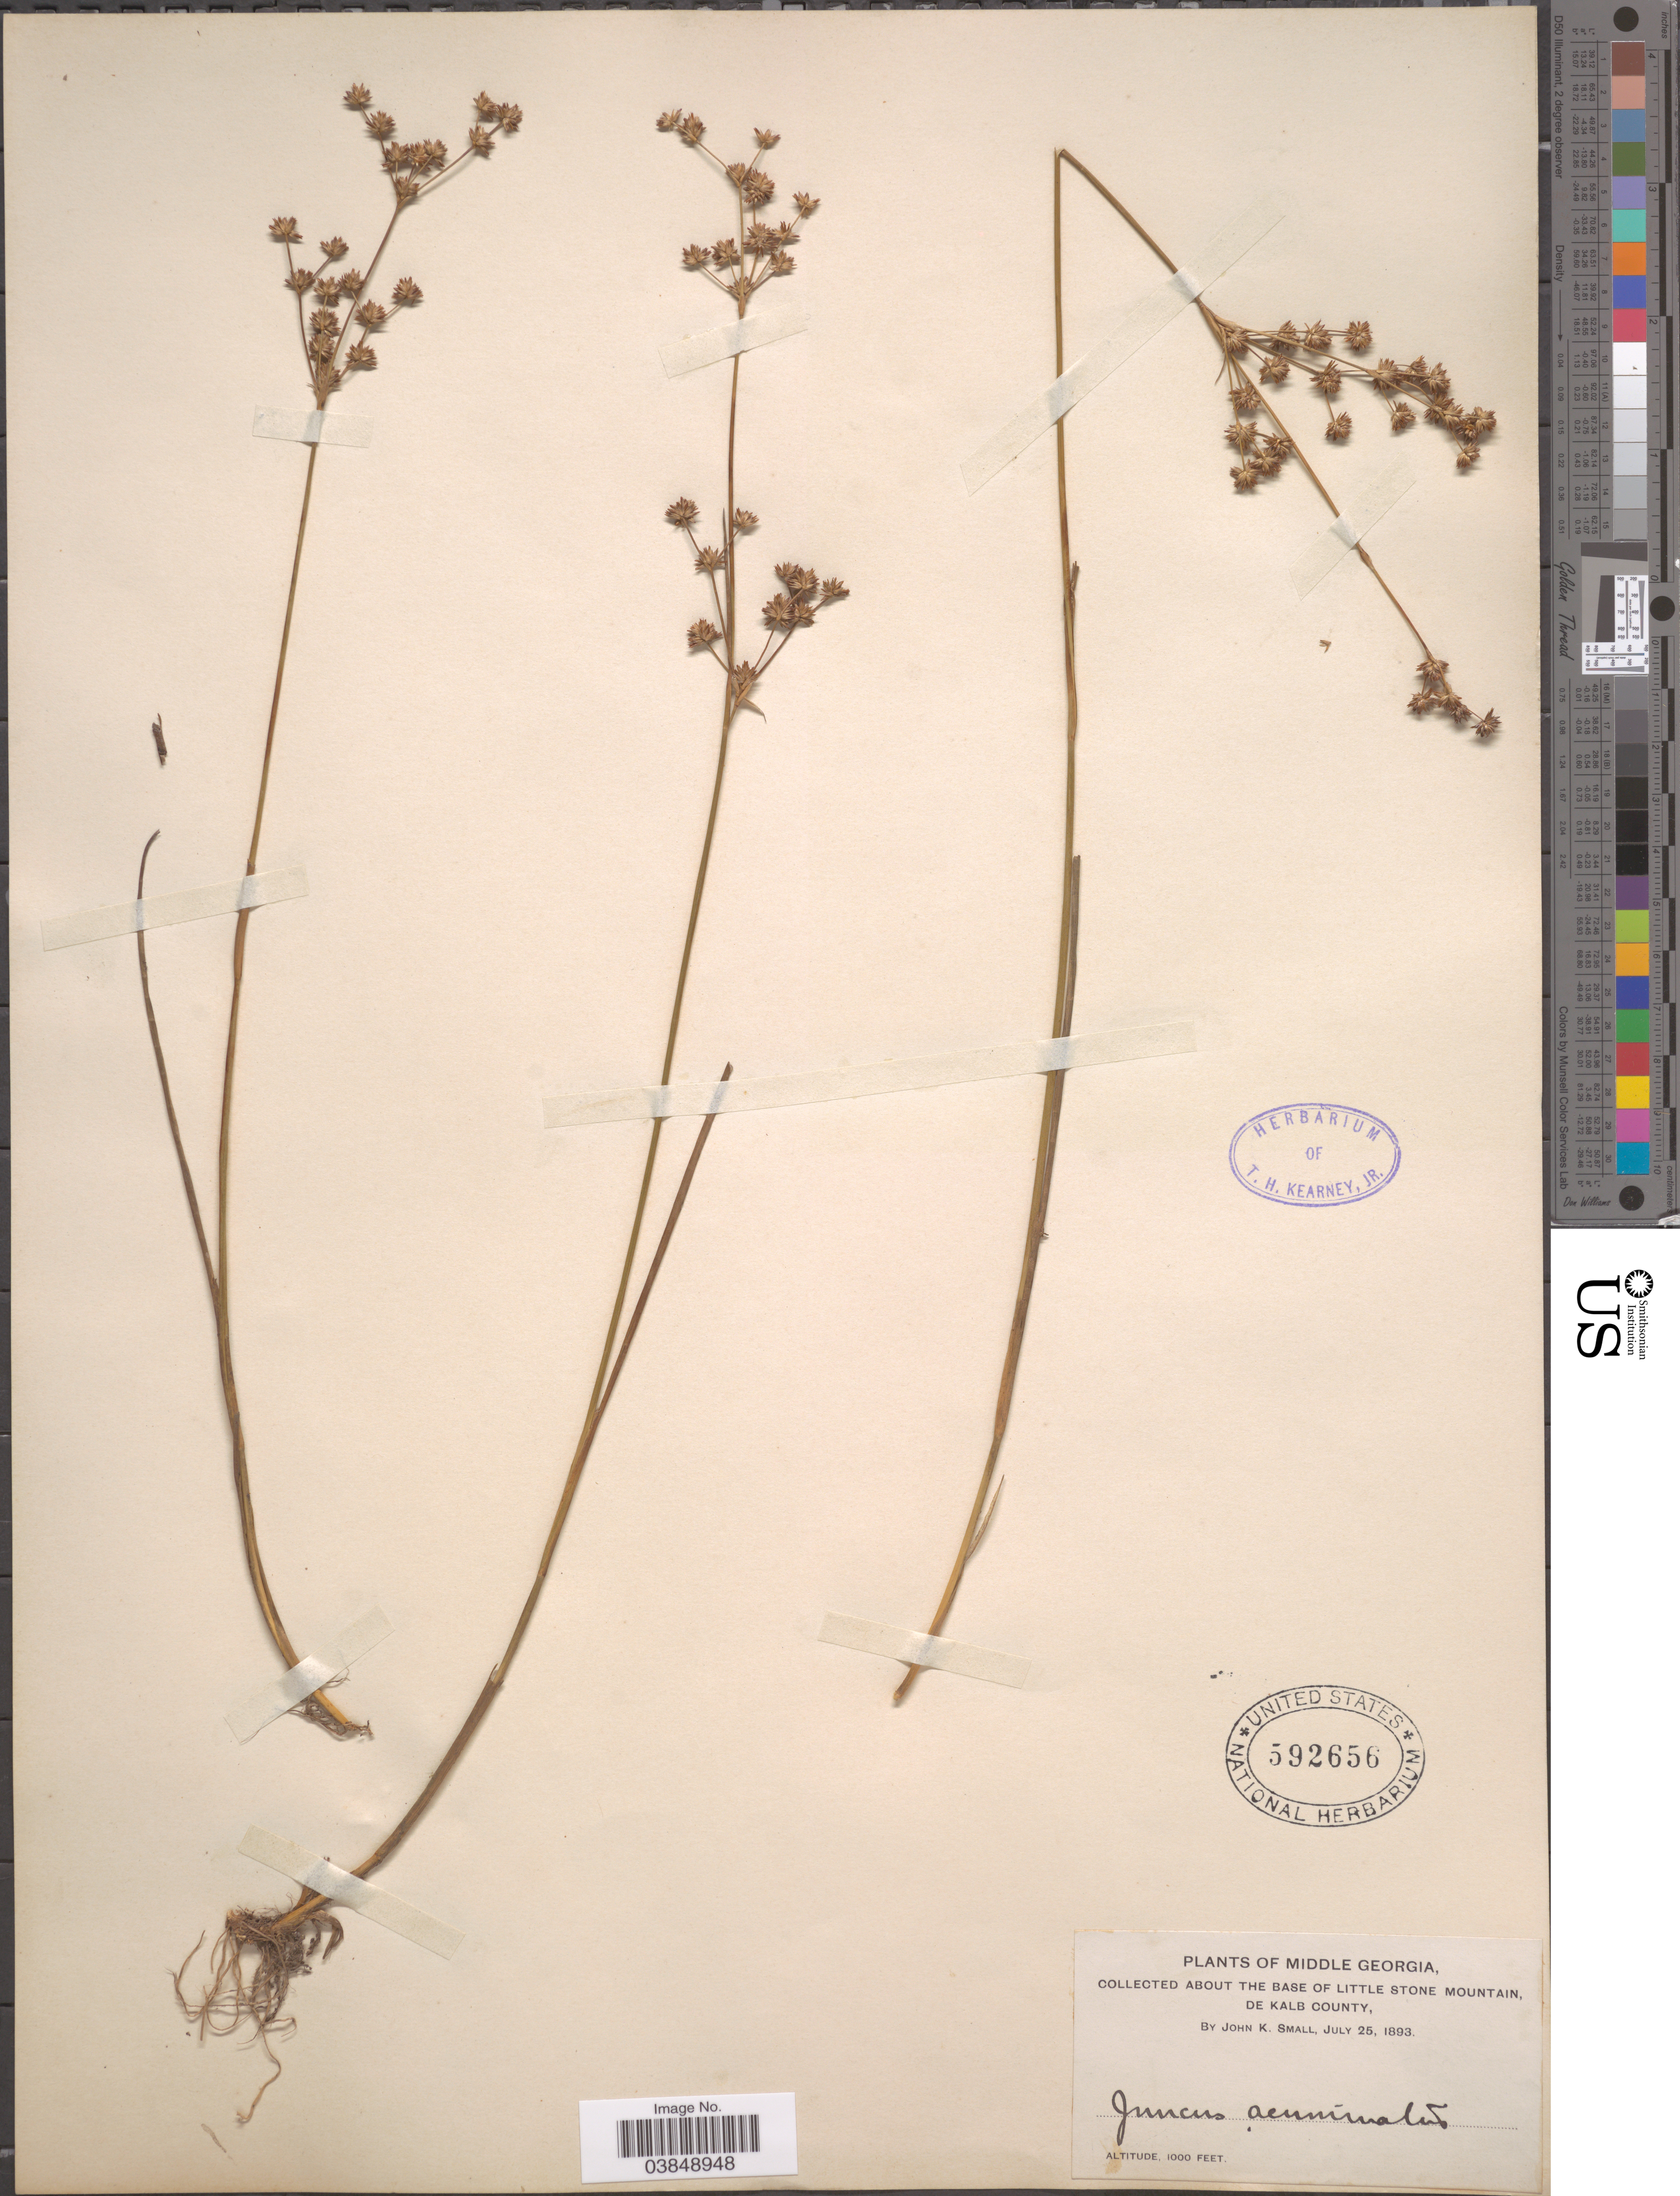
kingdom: Plantae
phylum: Tracheophyta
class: Liliopsida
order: Poales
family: Juncaceae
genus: Juncus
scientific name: Juncus acuminatus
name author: Michx.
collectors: J. K. Small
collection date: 1893-07-25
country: United States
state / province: Georgia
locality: Middle Georgia. About the base of Little Stone Mountain, De Kalb County.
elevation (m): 305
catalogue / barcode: US 592656